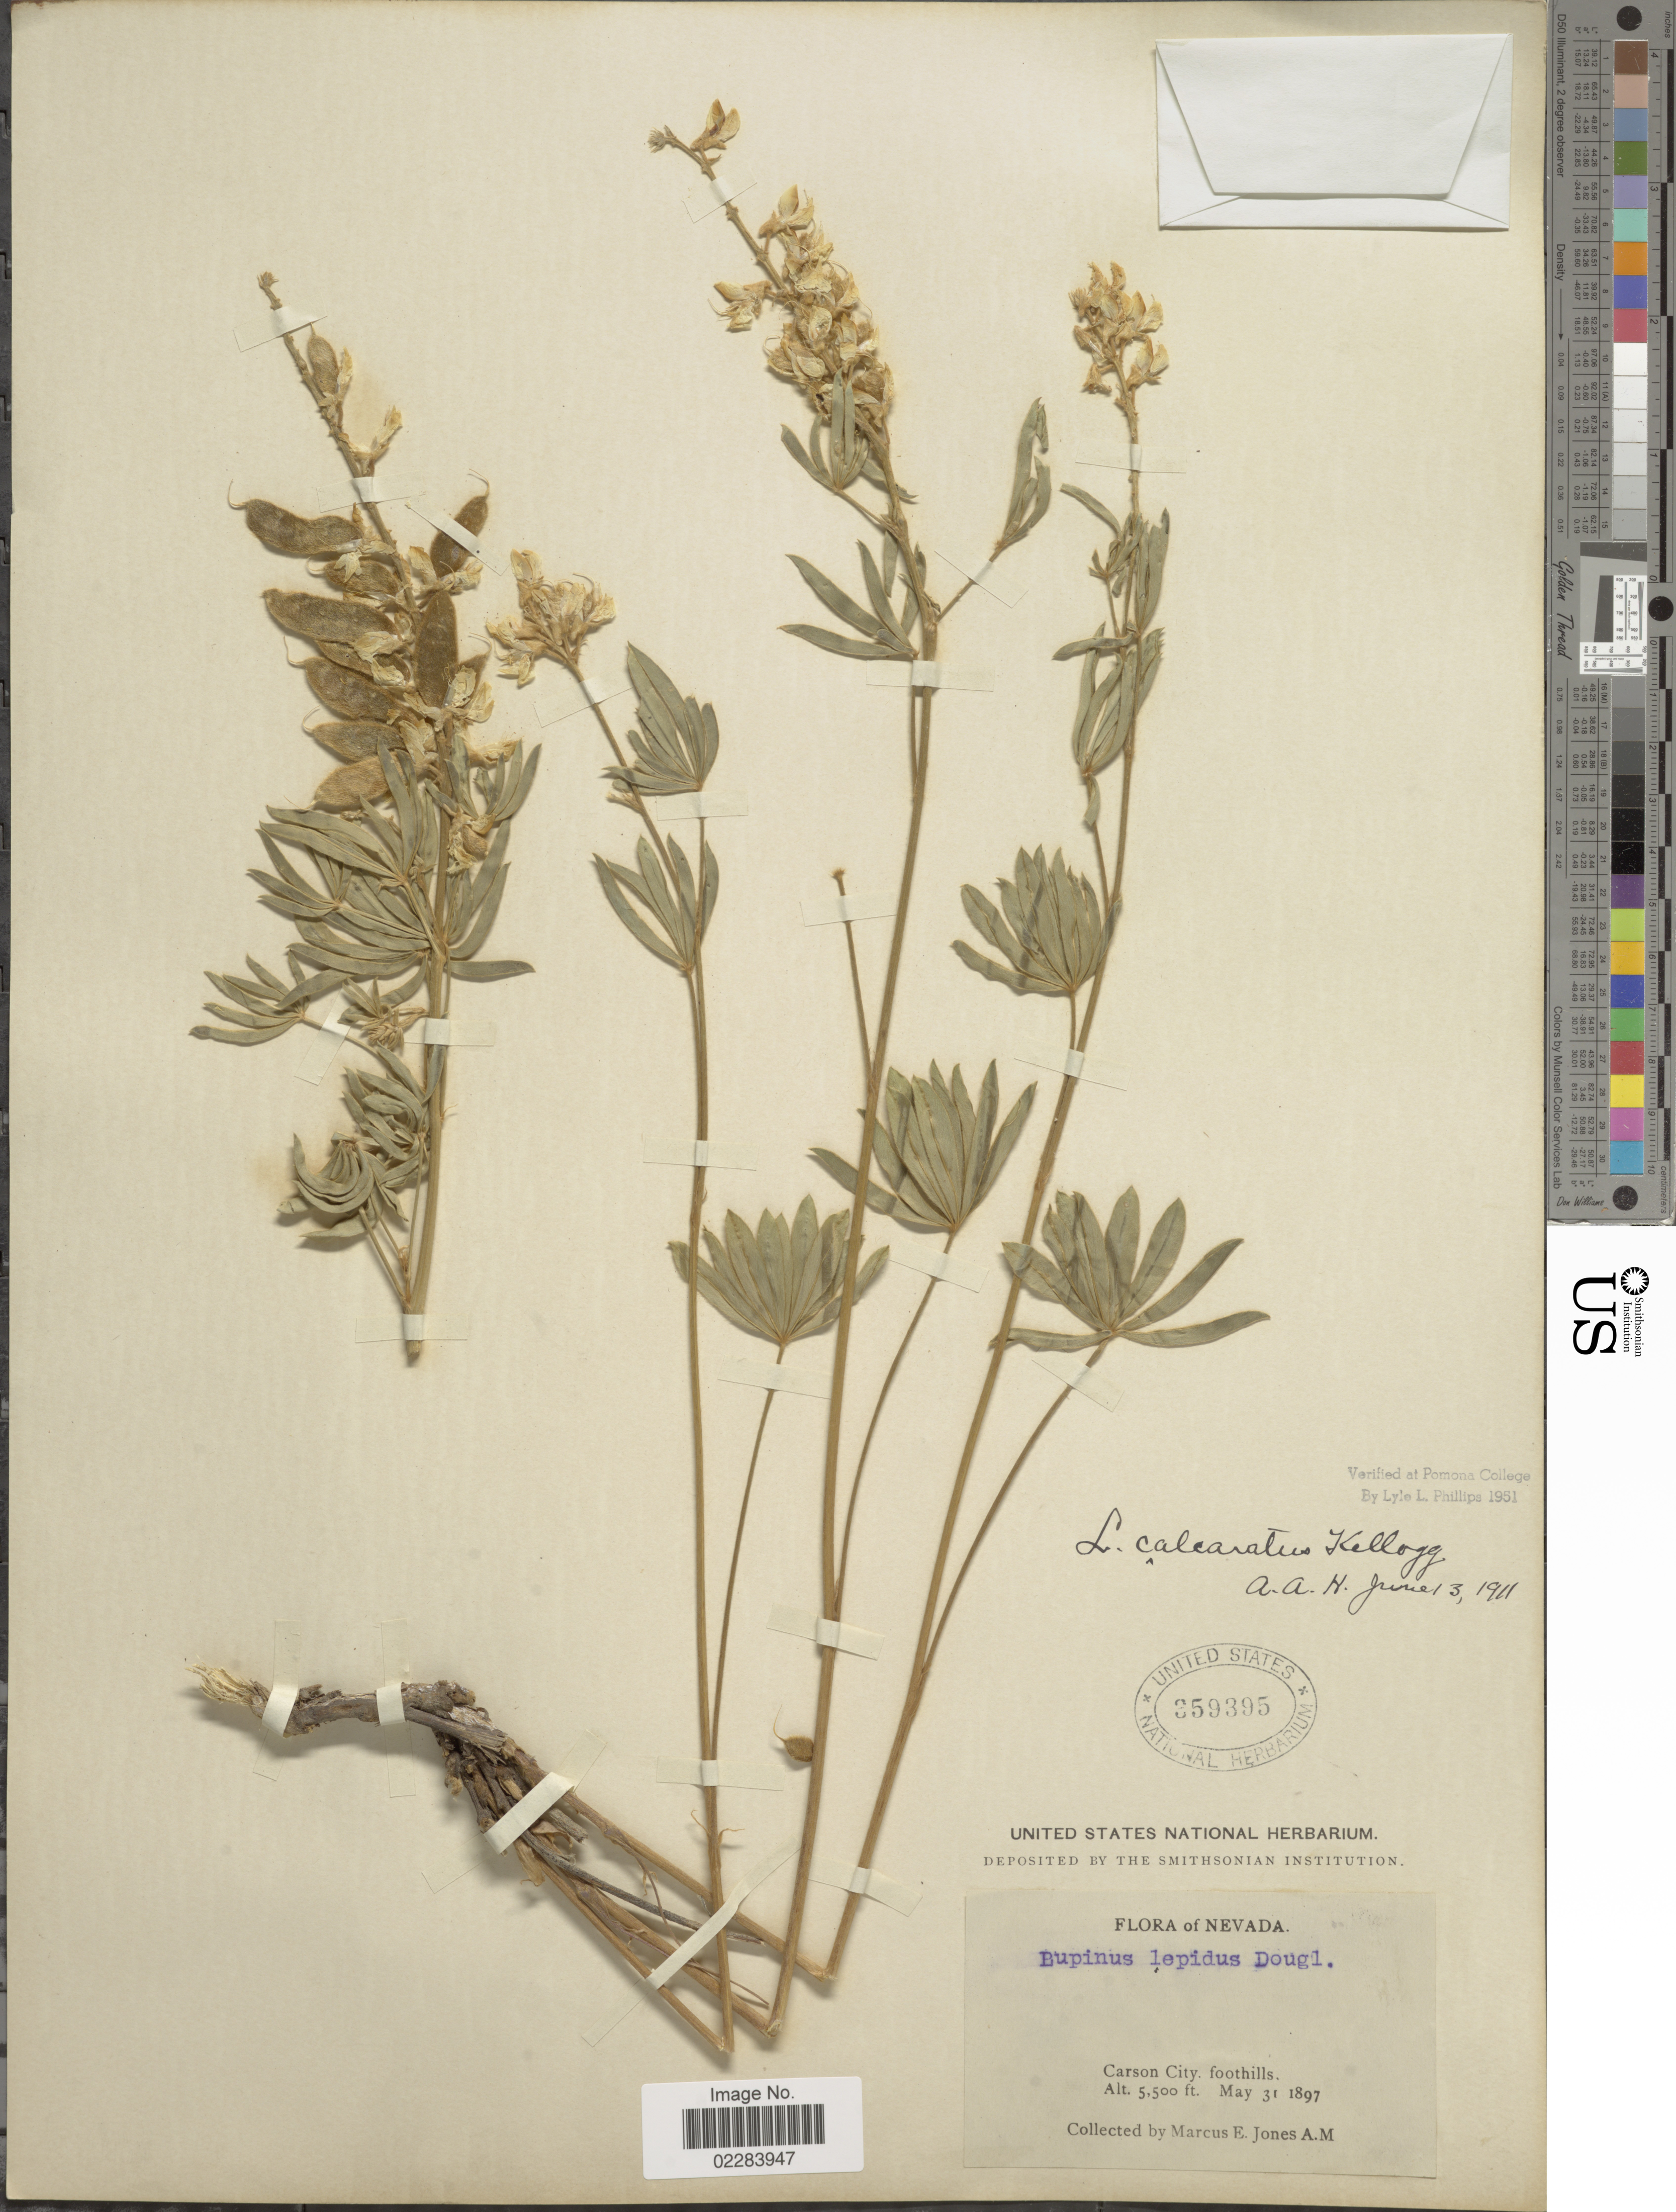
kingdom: Plantae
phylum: Tracheophyta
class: Magnoliopsida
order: Fabales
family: Fabaceae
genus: Lupinus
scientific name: Lupinus arbustus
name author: Lindl.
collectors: M. E. Jones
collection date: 1897-05-31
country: United States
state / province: Nevada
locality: Carson City, foothills.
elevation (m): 1676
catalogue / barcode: US 359395